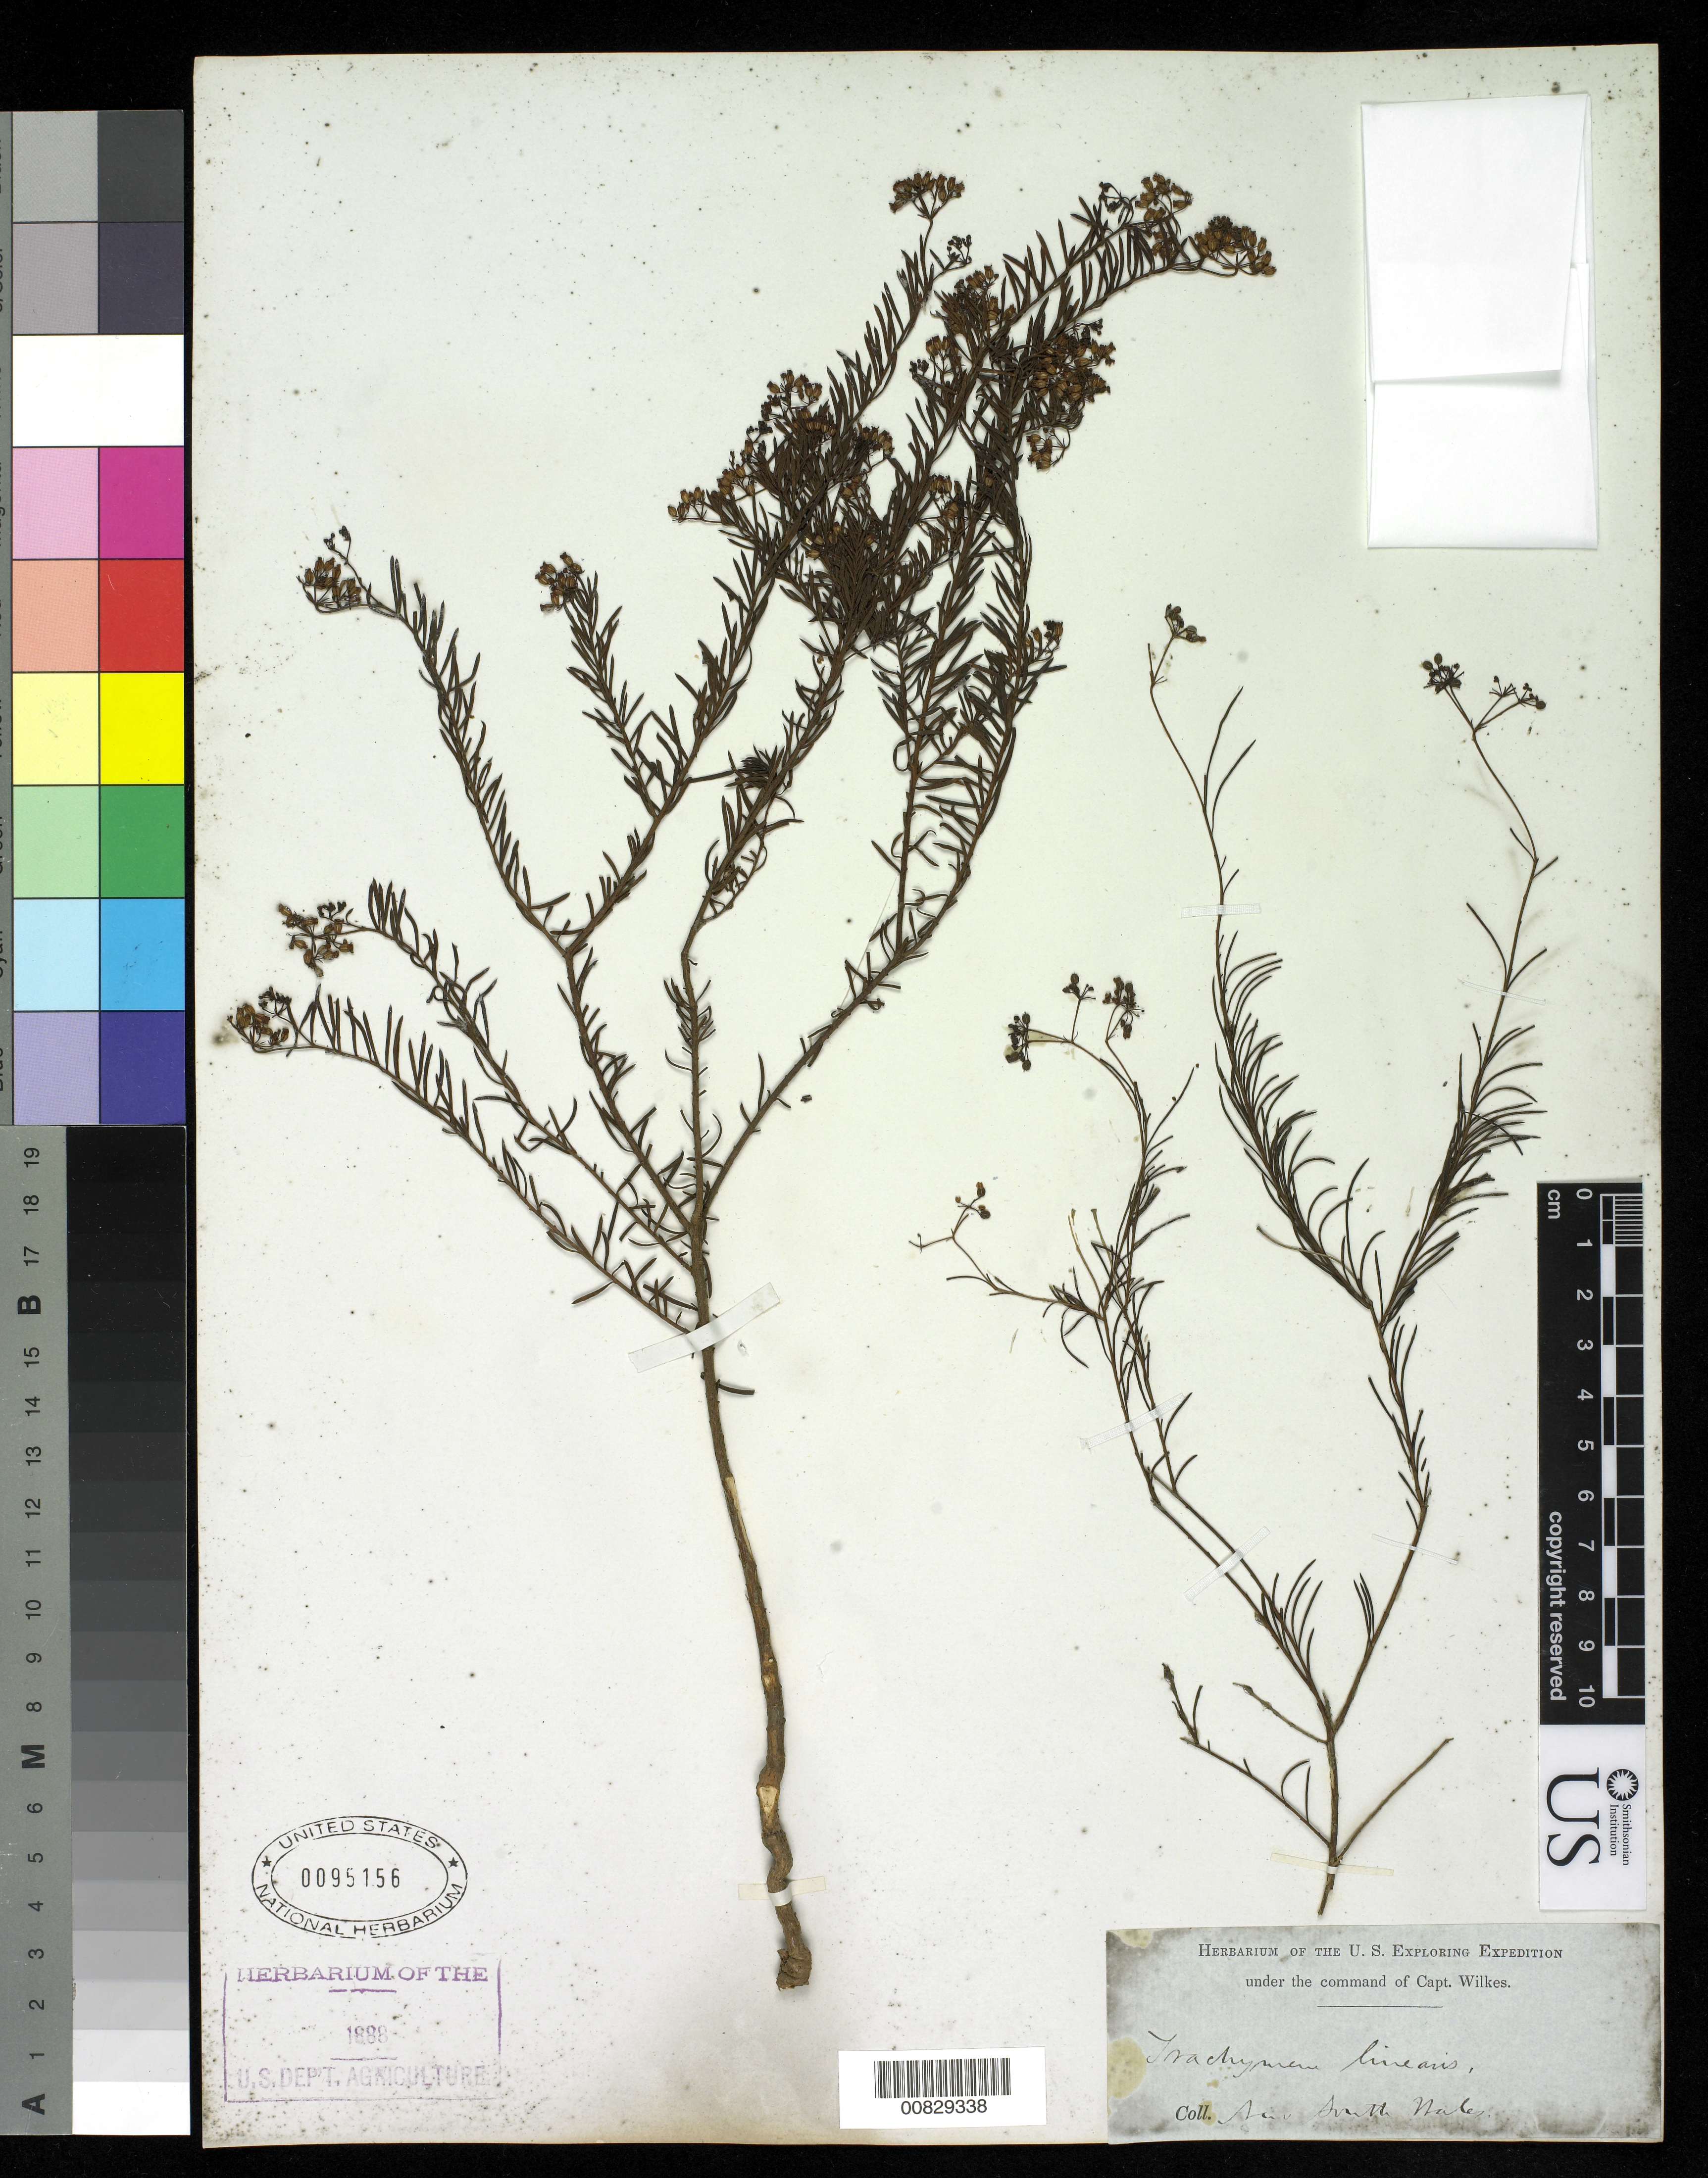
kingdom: Plantae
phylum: Tracheophyta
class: Magnoliopsida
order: Apiales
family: Apiaceae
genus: Platysace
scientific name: Platysace linearifolia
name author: (Cav.) C. Norman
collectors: Wilkes Explor. Exped.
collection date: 1838/1842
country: Australia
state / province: New South Wales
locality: New South Wales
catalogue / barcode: US 95156